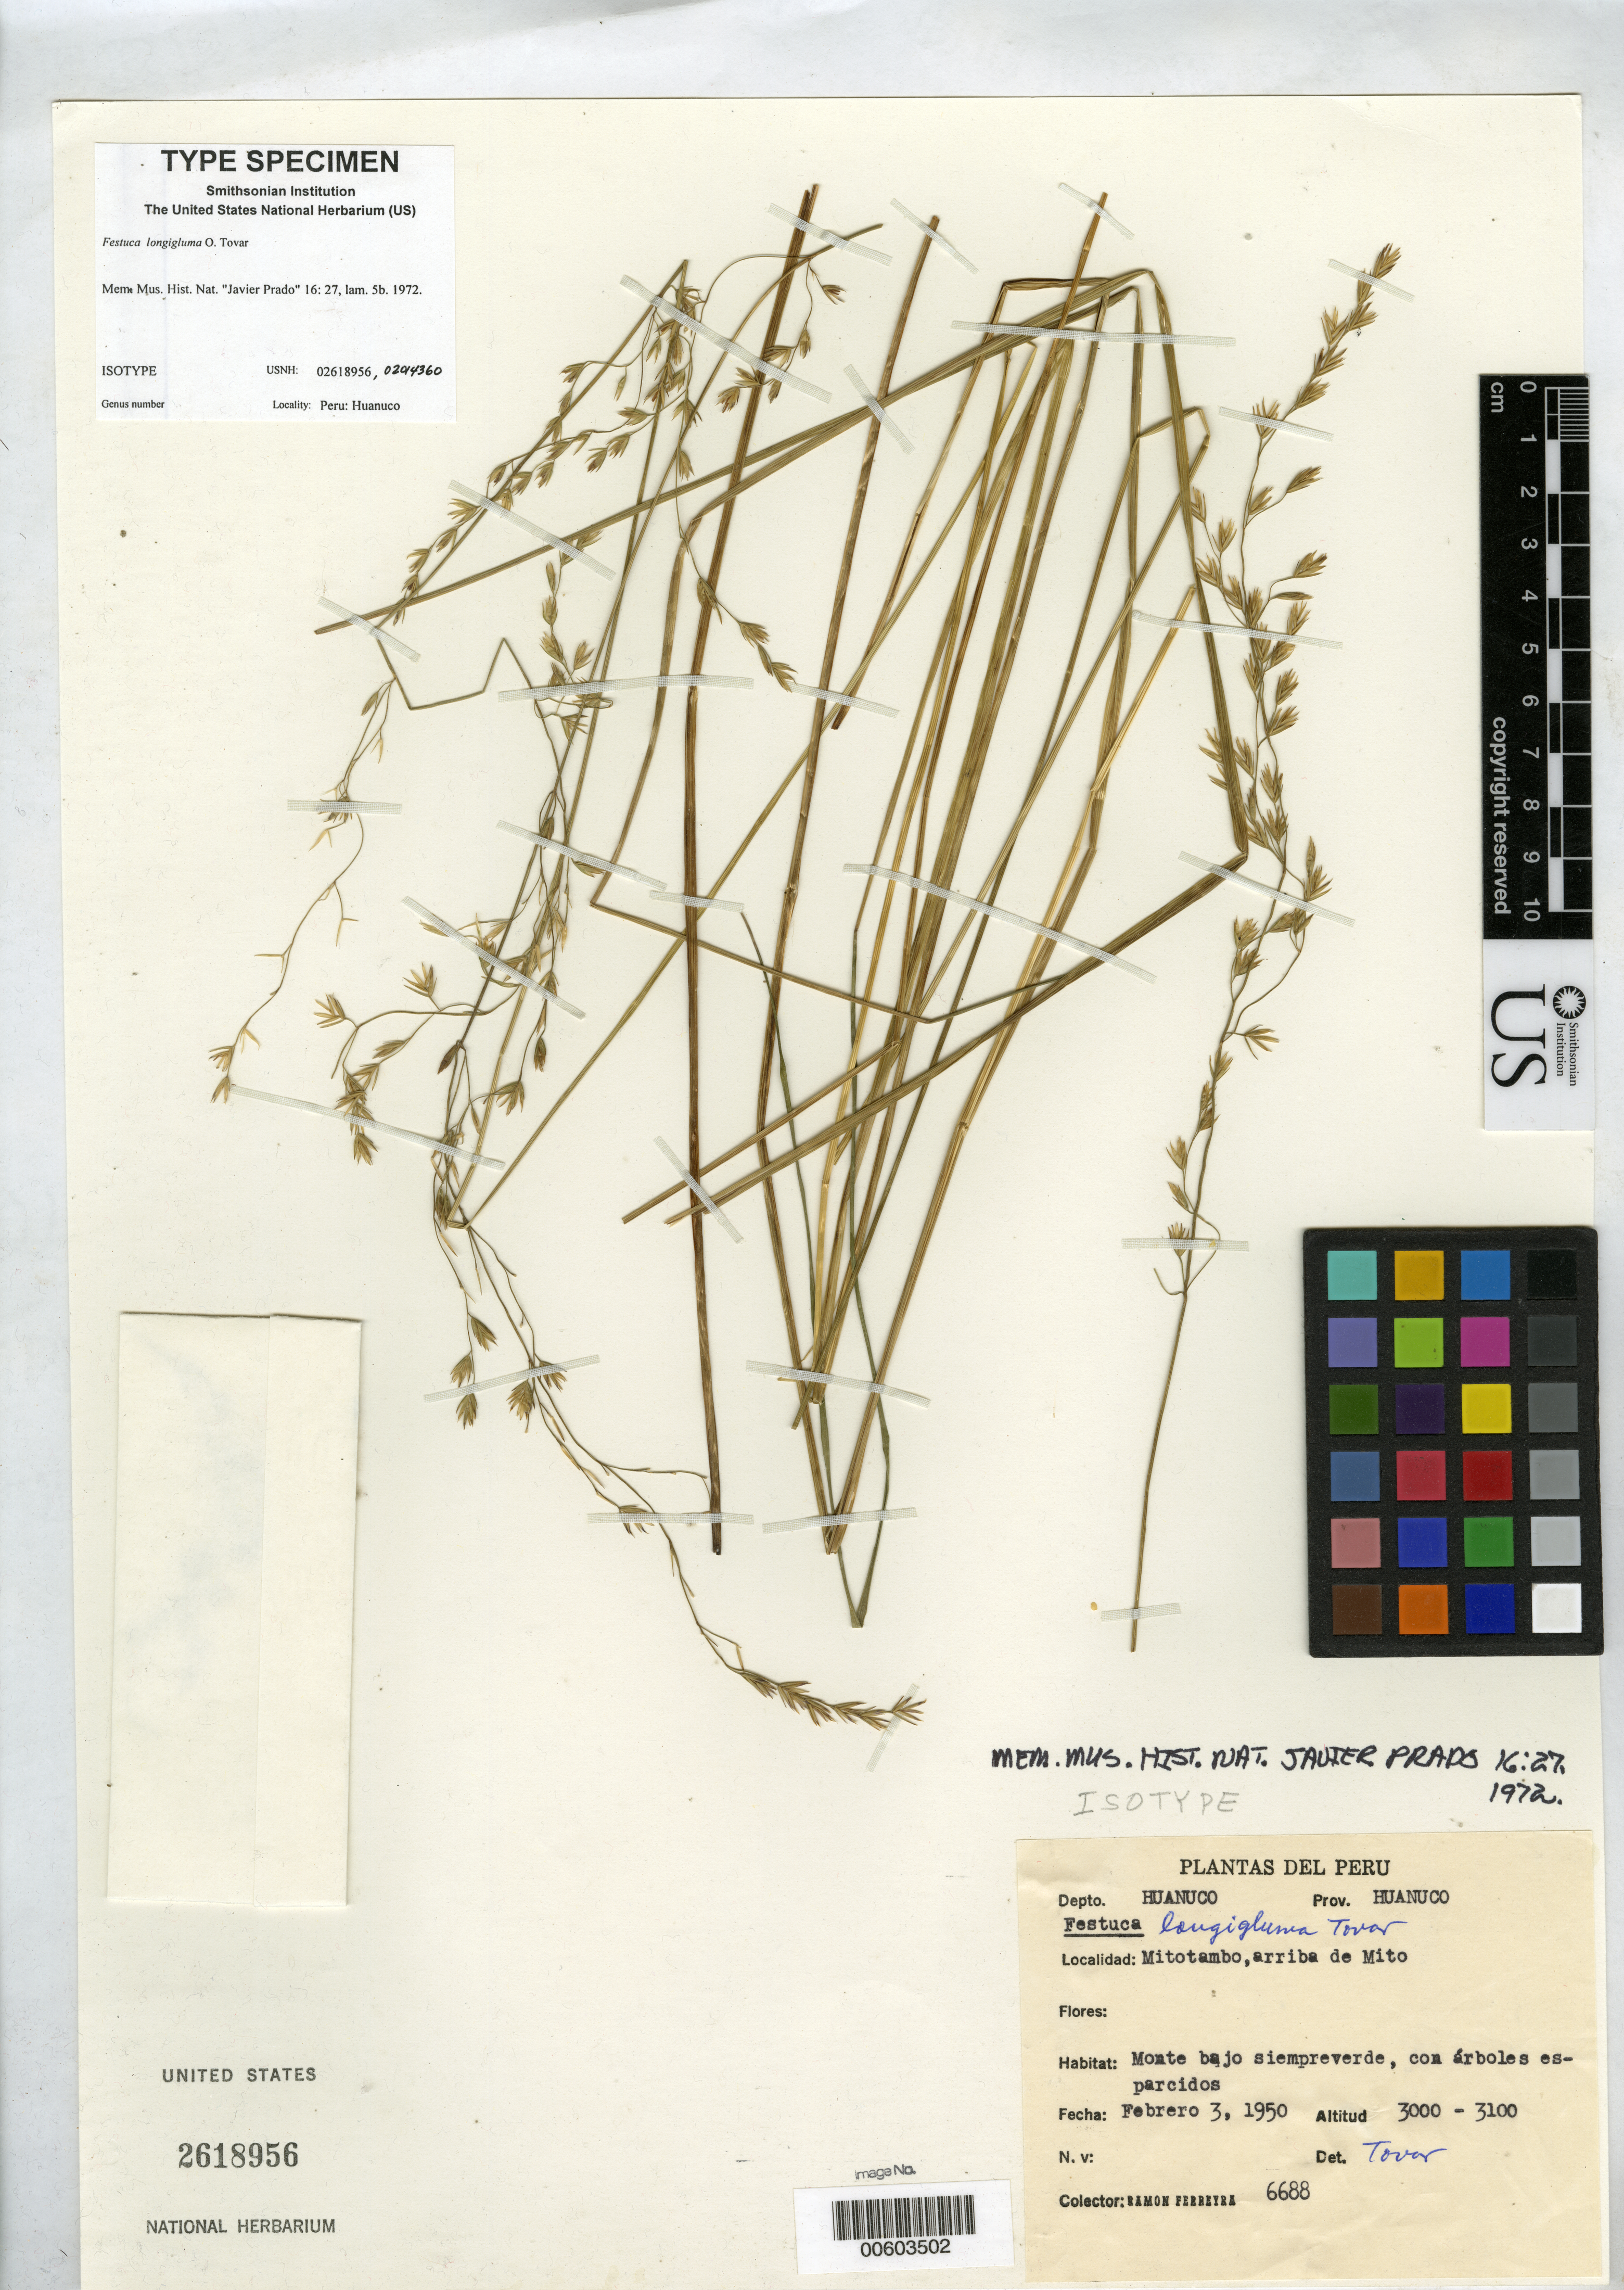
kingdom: Plantae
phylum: Tracheophyta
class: Liliopsida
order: Poales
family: Poaceae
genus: Festuca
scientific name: Festuca longigluma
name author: Tovar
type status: Isotype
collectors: R. A. Ferreyra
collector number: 6688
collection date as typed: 03 Feb 1950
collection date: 1950-02-03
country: Peru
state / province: Huánuco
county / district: Huánuco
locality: Mitotambo, arriba de Mito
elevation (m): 3000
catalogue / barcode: US 2618956